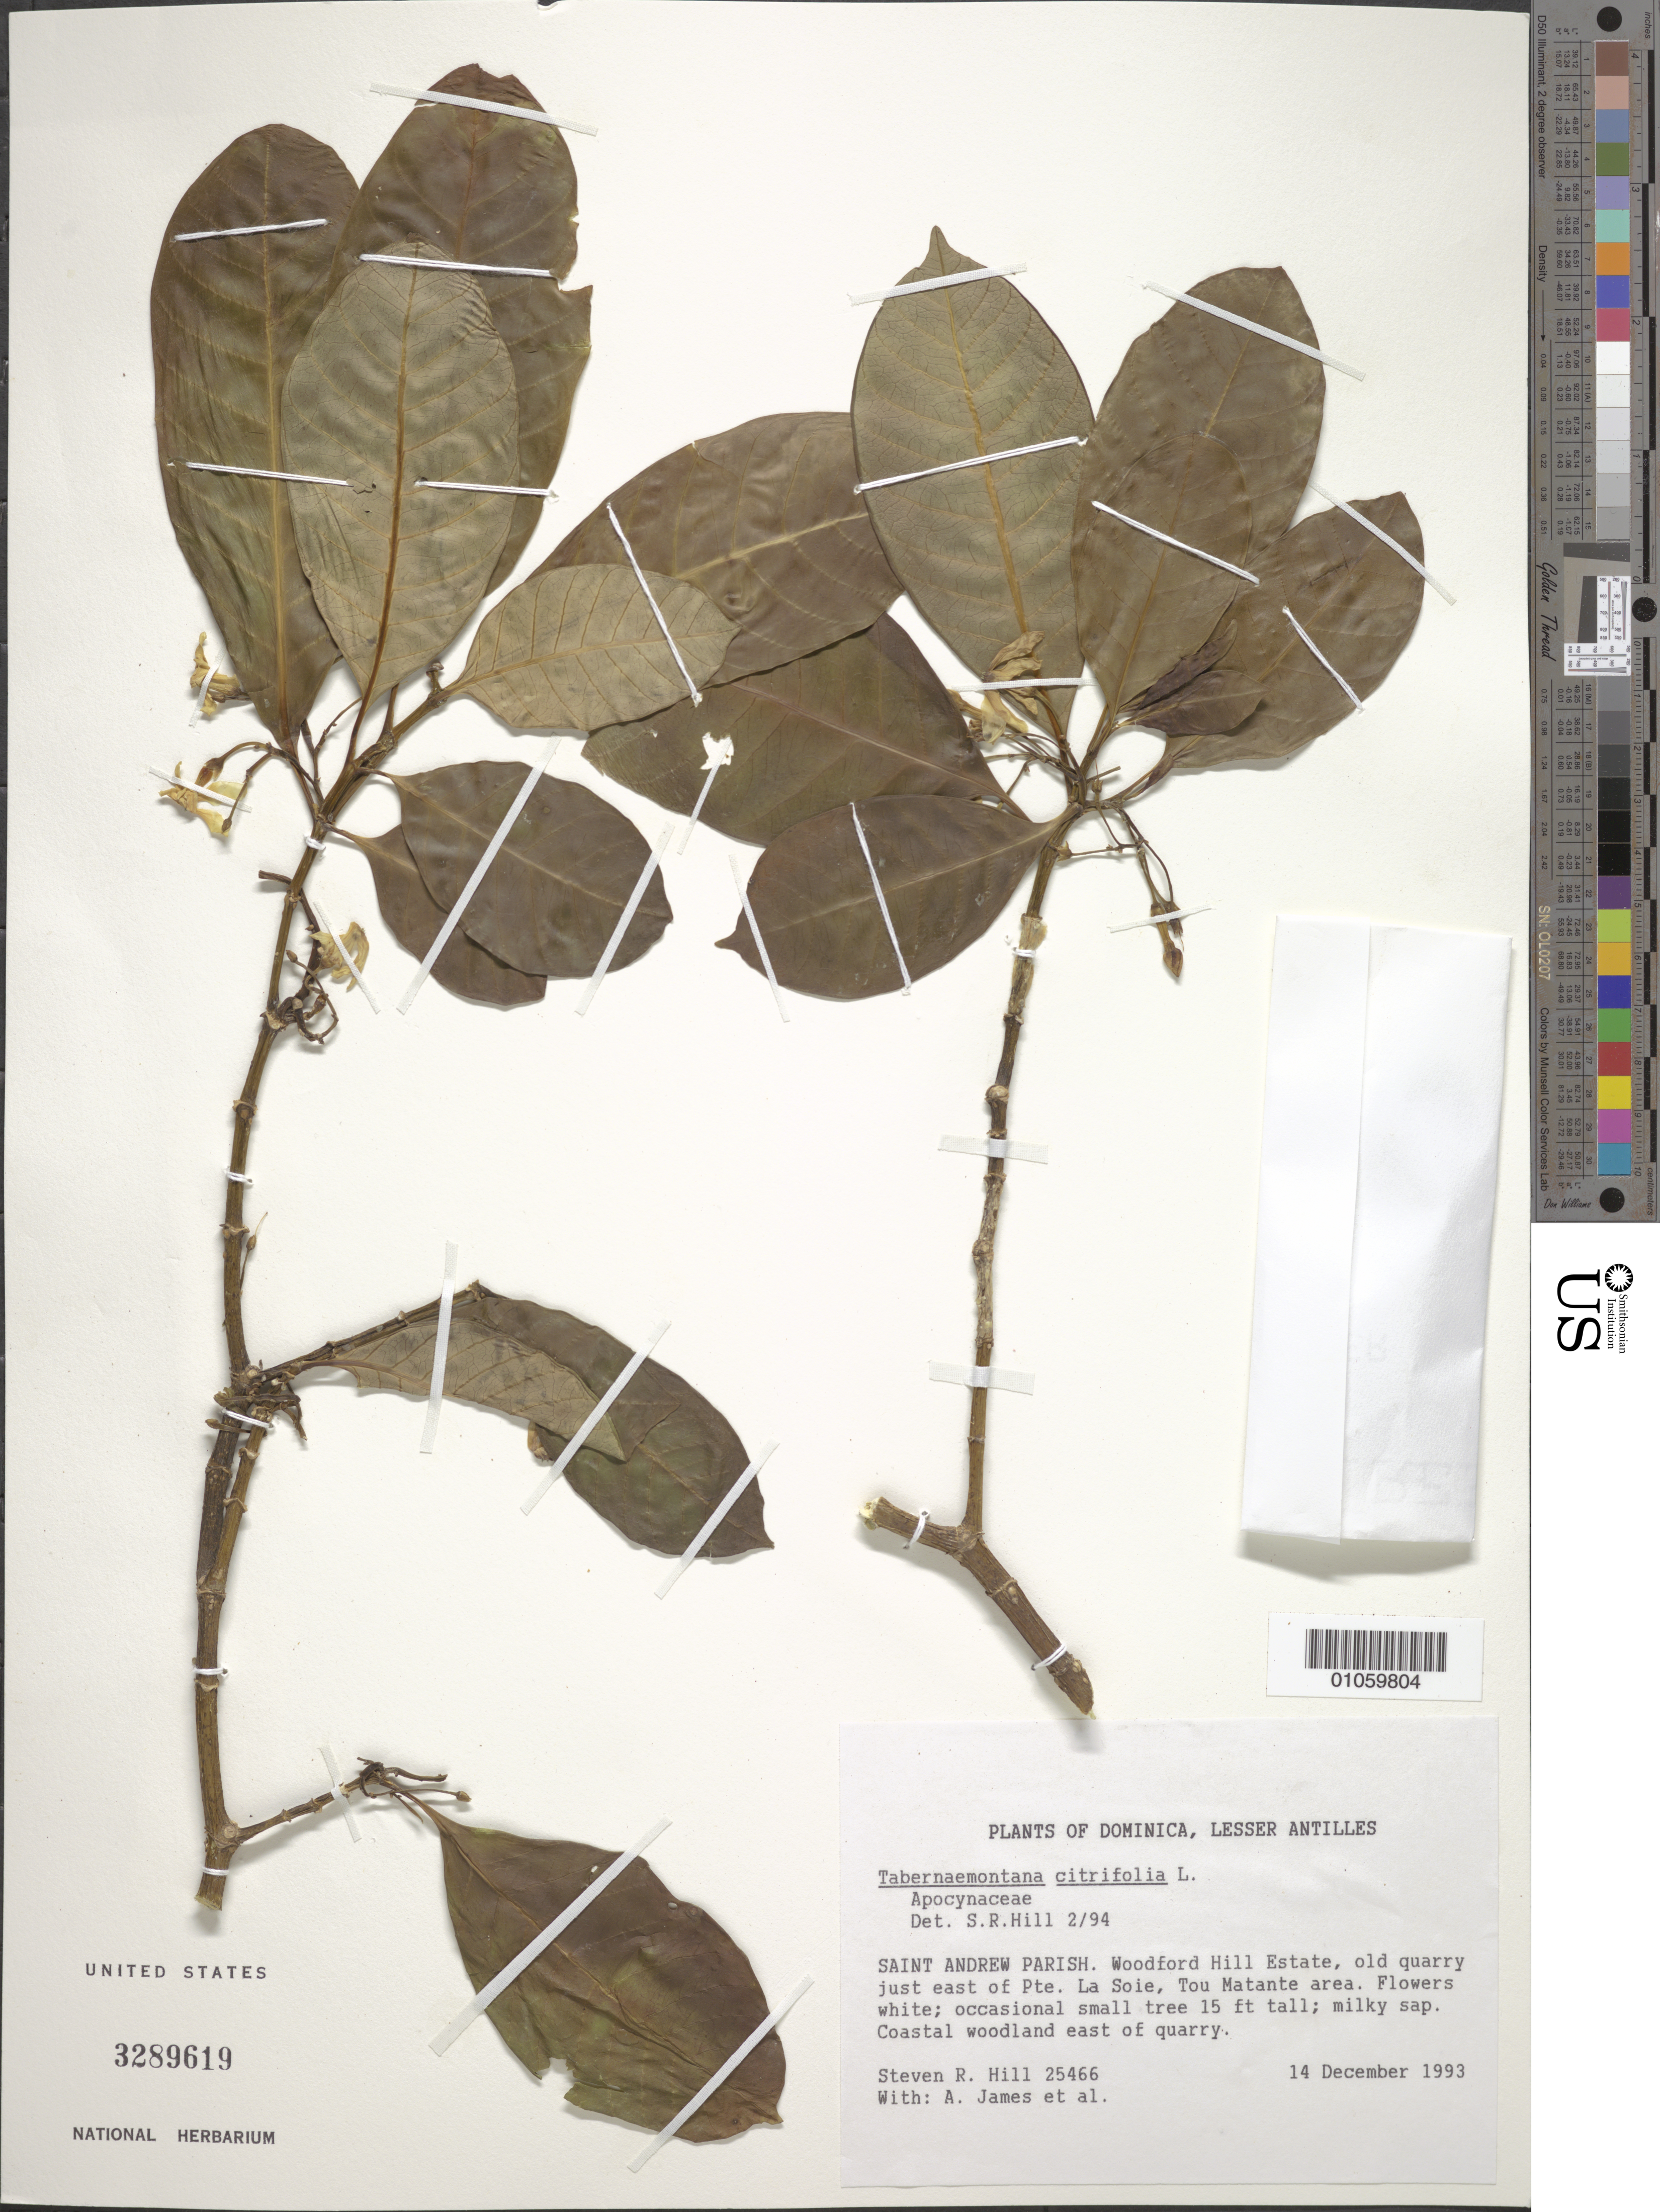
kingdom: Plantae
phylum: Tracheophyta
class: Magnoliopsida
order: Gentianales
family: Apocynaceae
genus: Tabernaemontana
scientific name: Tabernaemontana citrifolia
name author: L.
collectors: R. J. Hill & A. James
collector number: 25466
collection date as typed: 14 Dec 1993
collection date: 1993-12-14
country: Dominica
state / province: St. Andrew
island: Dominica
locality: Woodford Hill Estate, near old quarry just east of Pte. La Soie, Tou Matante area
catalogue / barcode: US 3289619